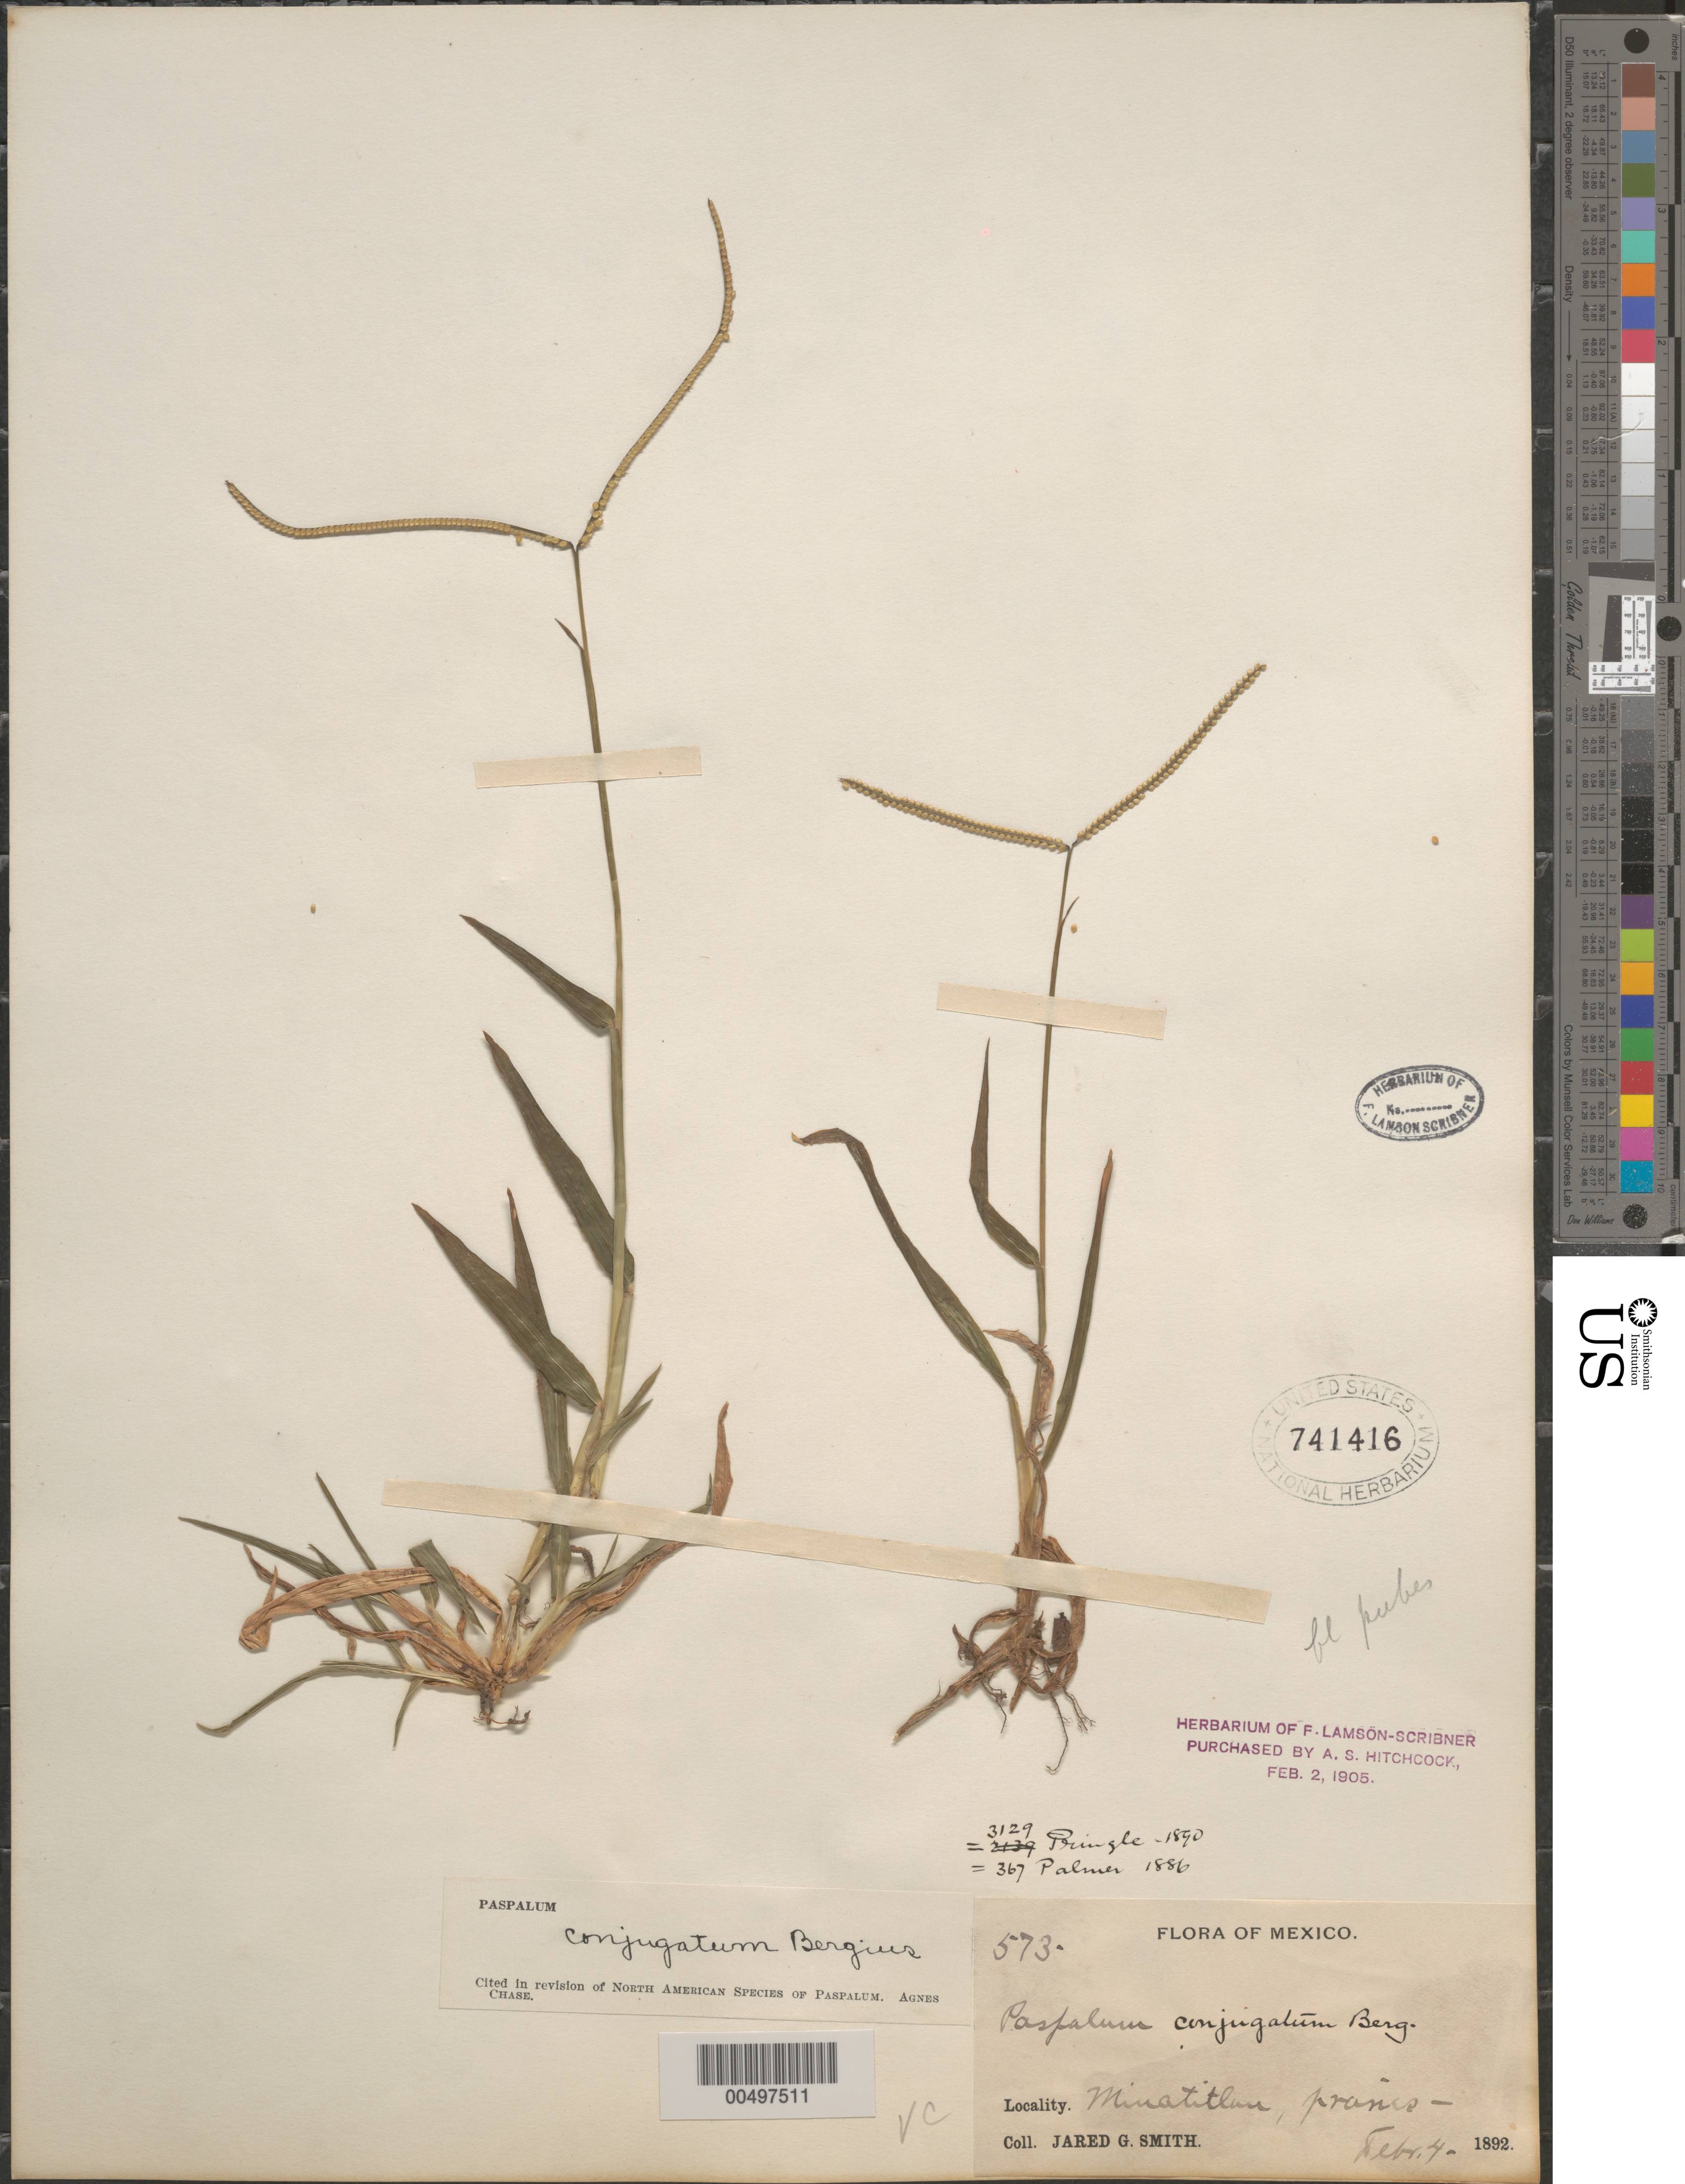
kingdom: Plantae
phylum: Tracheophyta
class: Liliopsida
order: Poales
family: Poaceae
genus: Paspalum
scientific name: Paspalum conjugatum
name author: P.J. Bergius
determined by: Chase, [M.] Agnes, (US)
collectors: J. G. Smith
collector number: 573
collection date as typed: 4 Feb 1892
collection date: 1892-02-04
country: Mexico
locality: Minatitlán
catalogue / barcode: US 741416